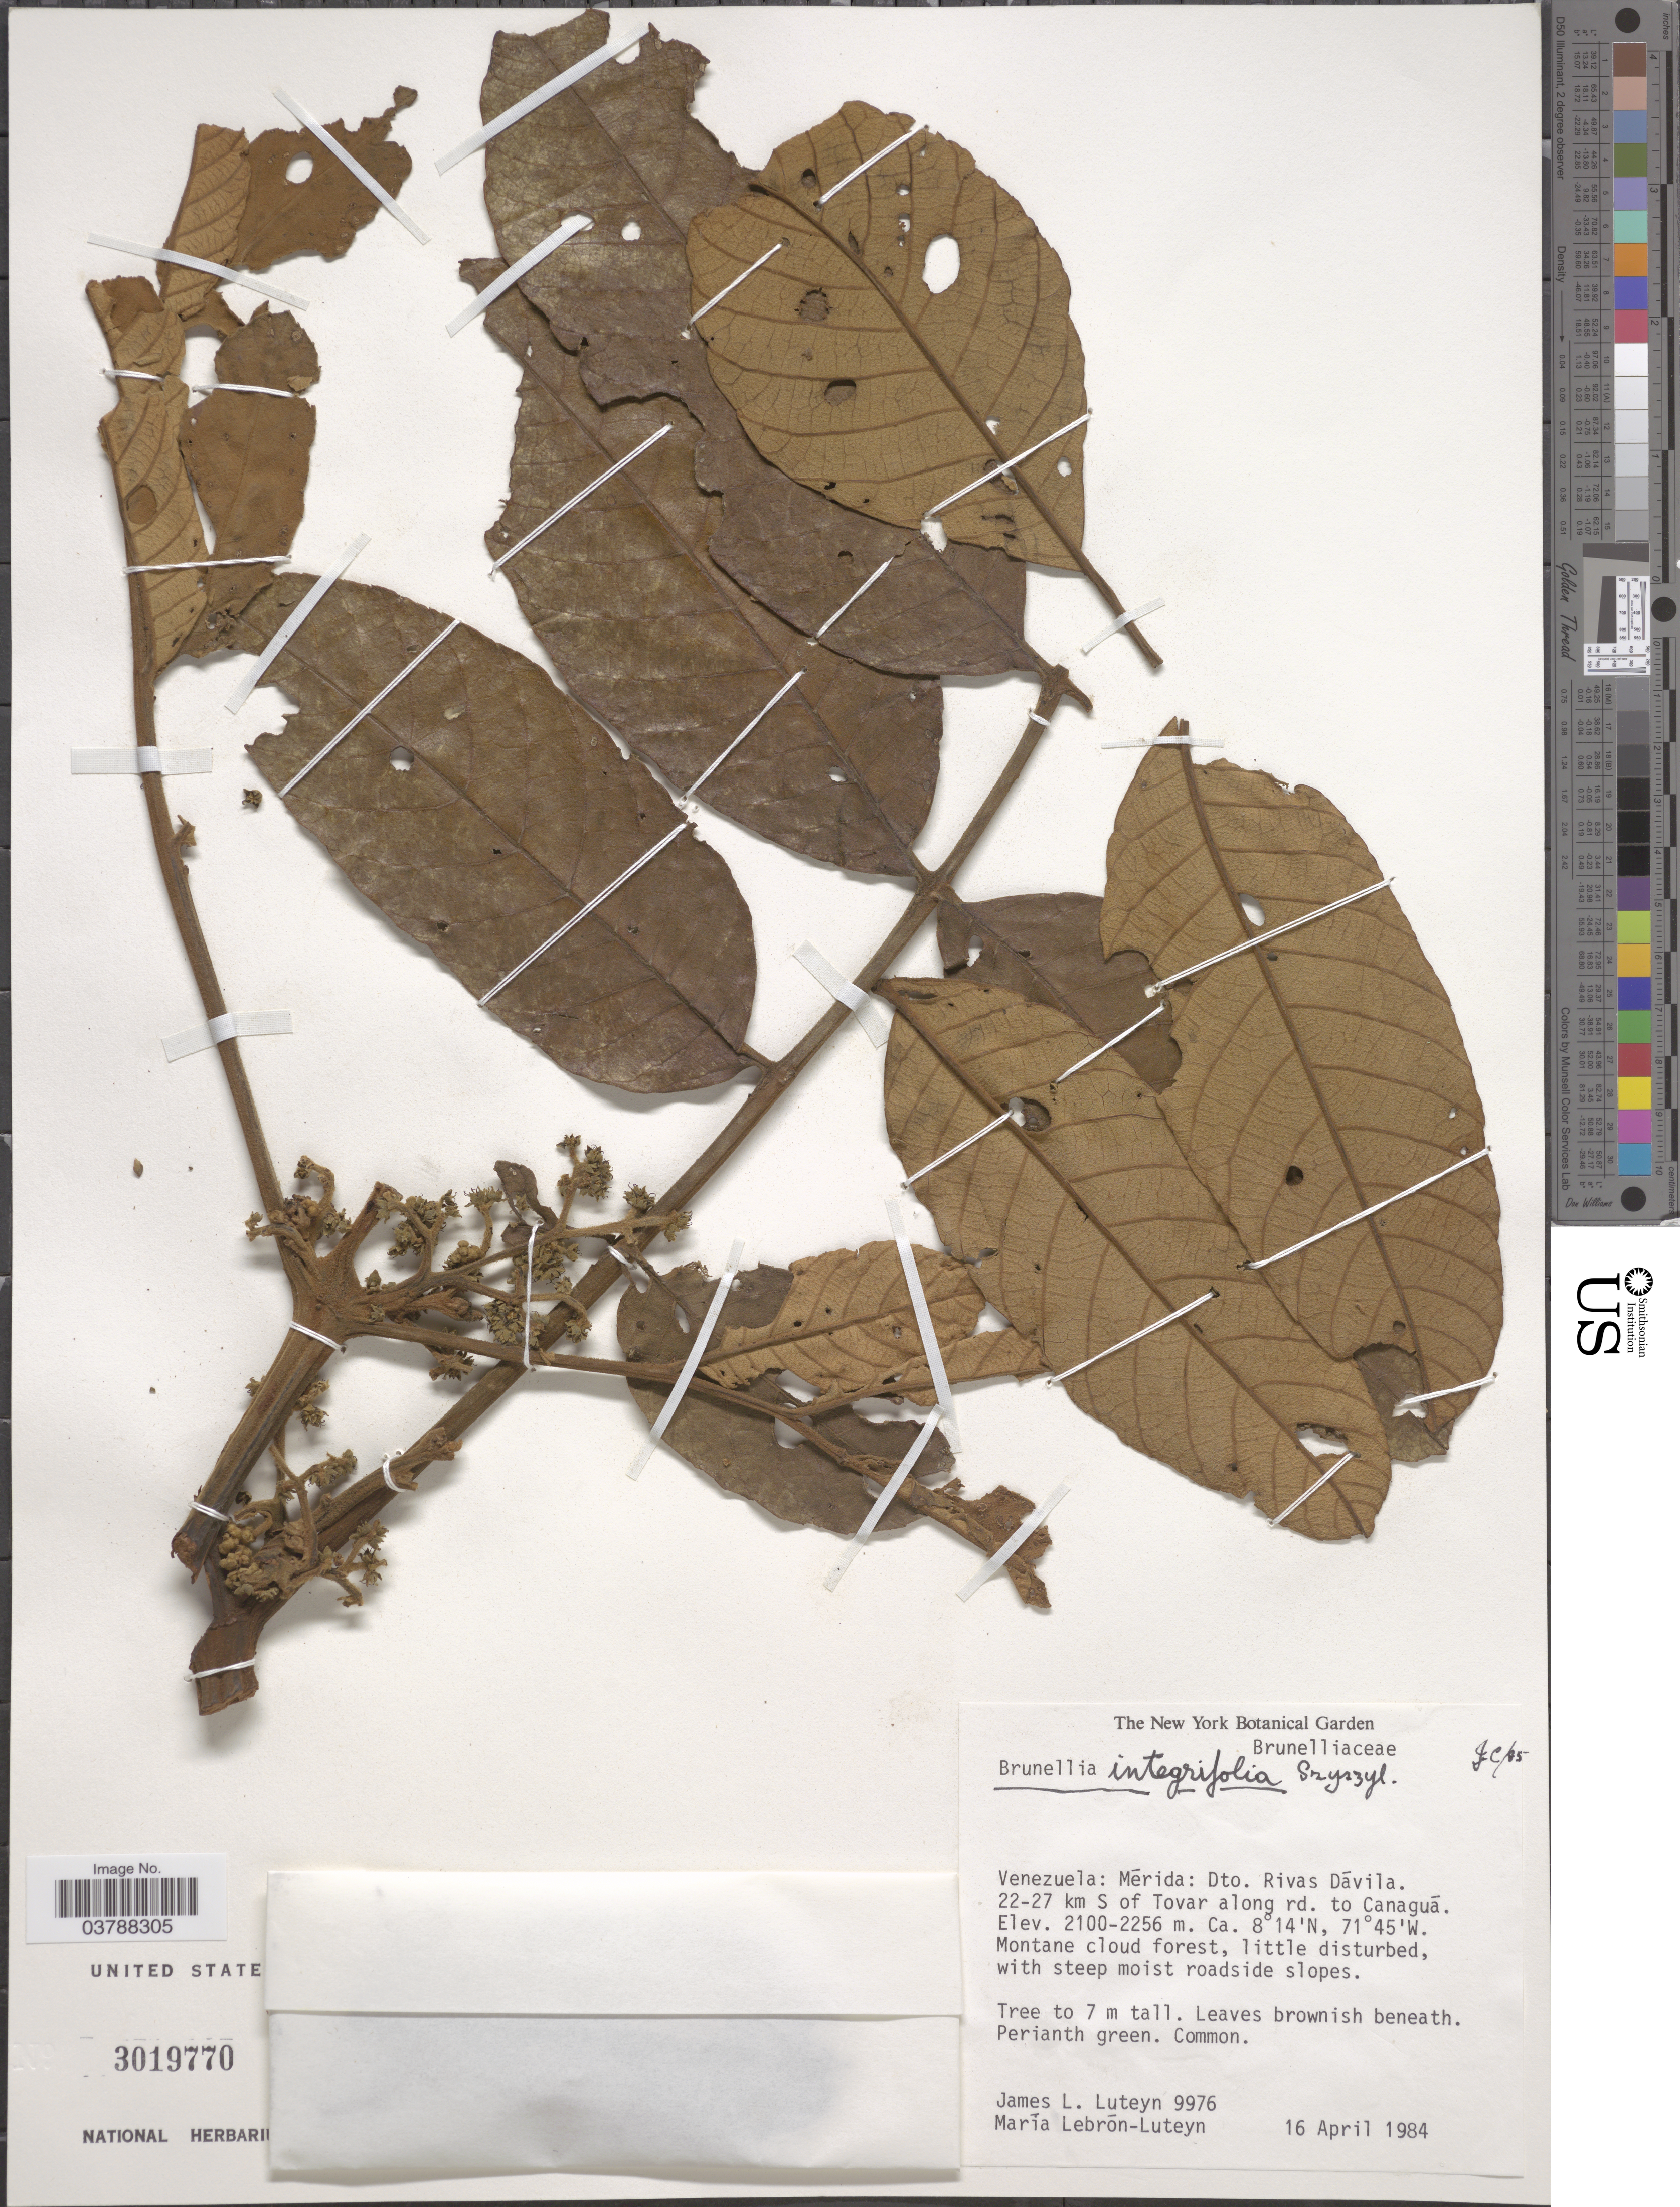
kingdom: Plantae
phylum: Tracheophyta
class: Magnoliopsida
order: Oxalidales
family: Brunelliaceae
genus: Brunellia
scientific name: Brunellia integrifolia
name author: Szyszyl.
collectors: J. Luteyn & M. L. Lebrón-Luteyn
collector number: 9976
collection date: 1984-04-16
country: Venezuela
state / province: Merida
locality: Dto. Rivas Dávila. 22-27 km S of Tovar along rd. to Canaguá.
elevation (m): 2100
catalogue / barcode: US 3019770